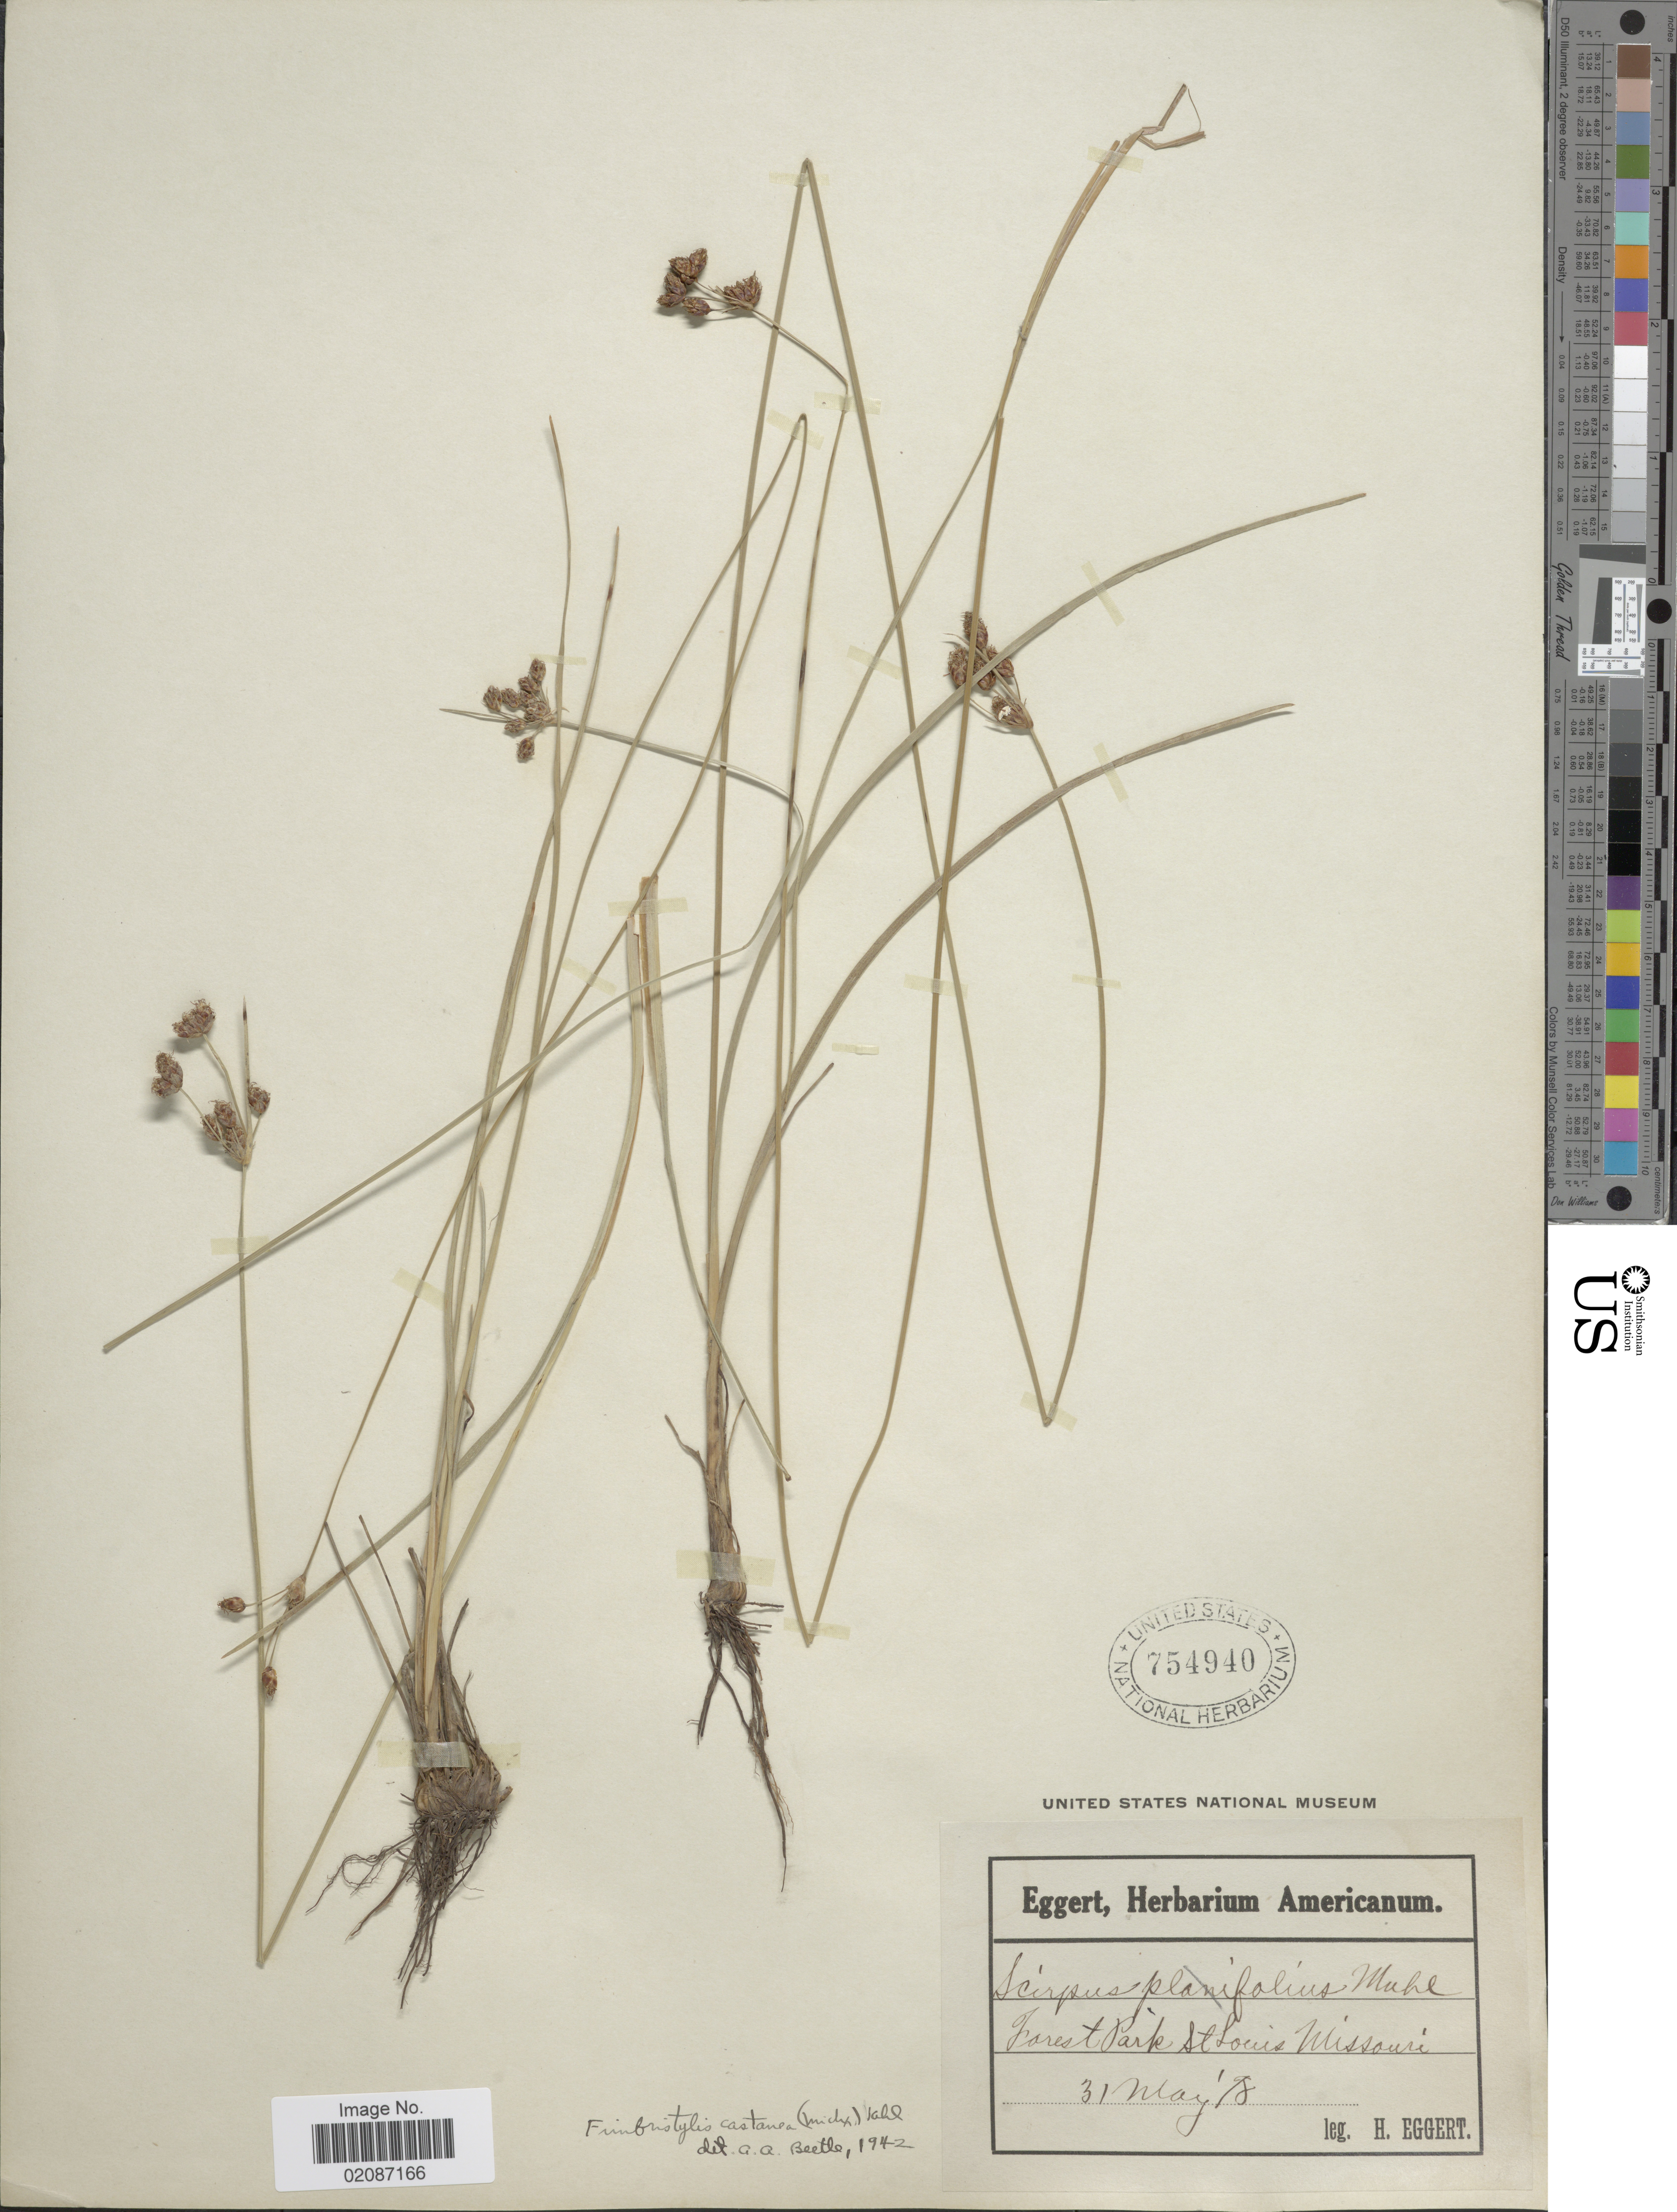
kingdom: Plantae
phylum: Tracheophyta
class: Liliopsida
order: Poales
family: Cyperaceae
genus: Fimbristylis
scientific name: Fimbristylis spadicea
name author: (L.) Vahl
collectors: H. Eggert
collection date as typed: Transcribed d/m/y: 31/5/98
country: United States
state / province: Missouri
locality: Forest Park, St Louis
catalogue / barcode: US 754940